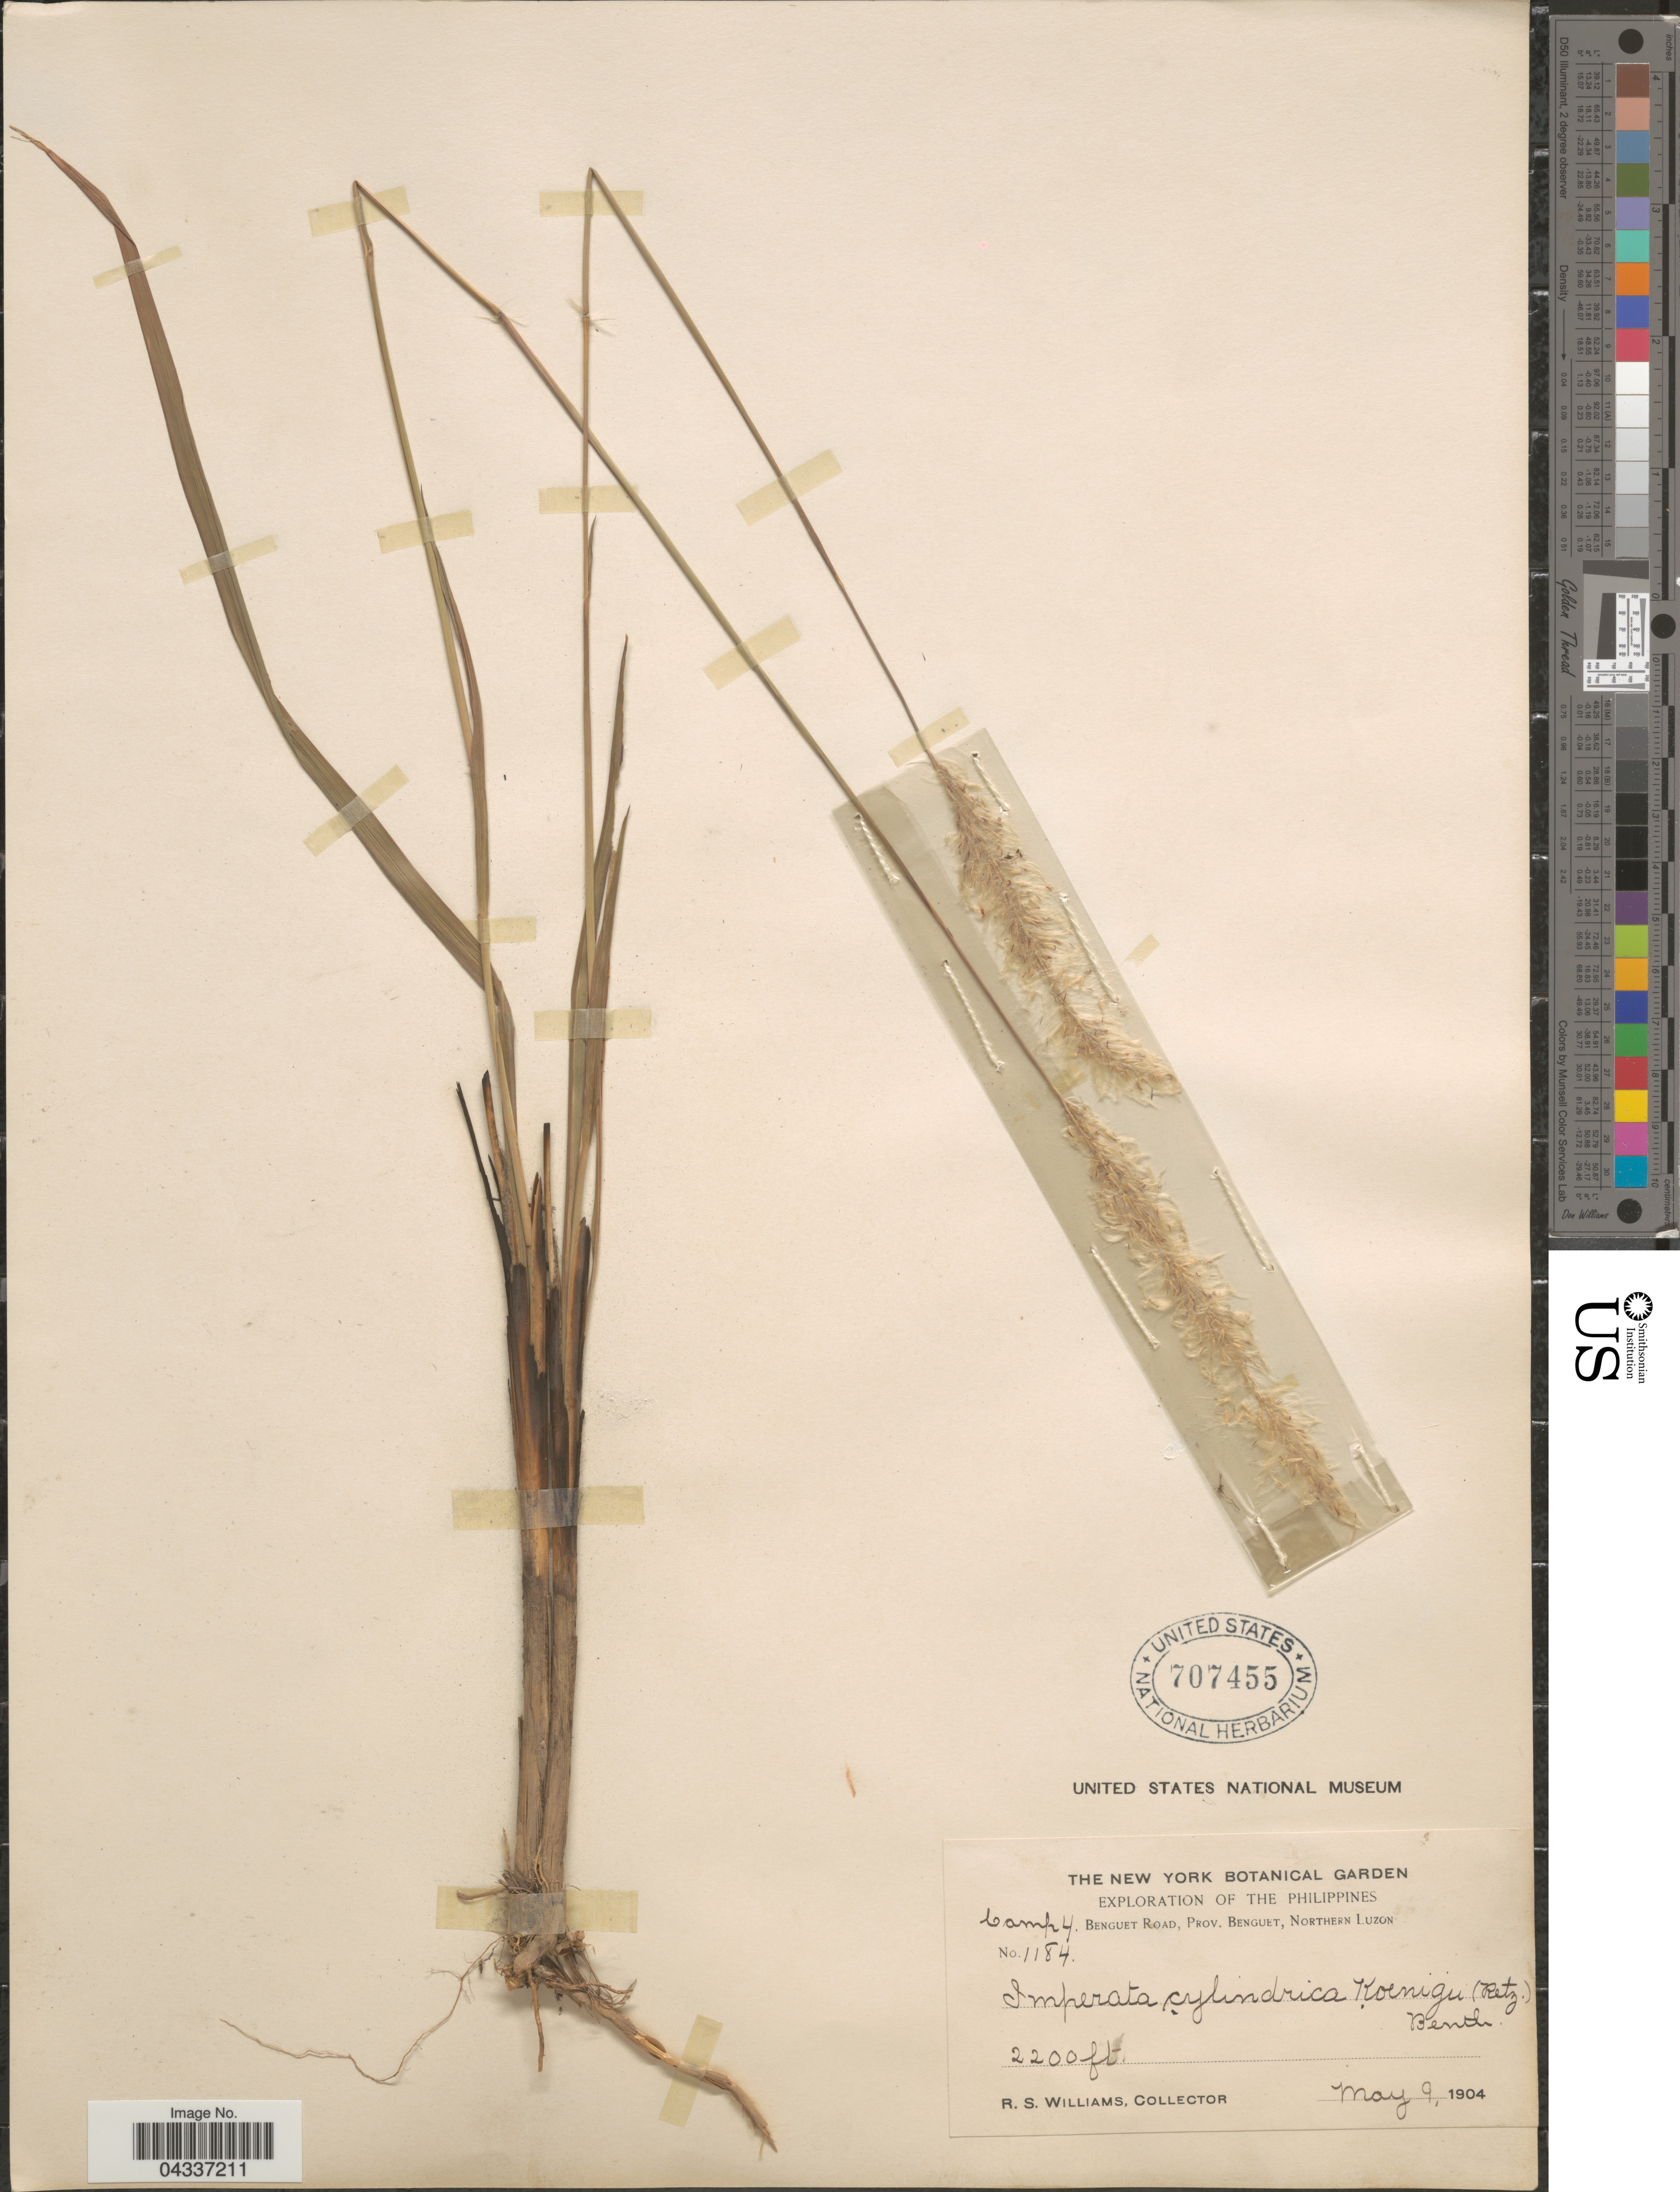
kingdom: Plantae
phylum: Tracheophyta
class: Liliopsida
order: Poales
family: Poaceae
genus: Imperata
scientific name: Imperata cylindrica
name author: (L.) P. Beauv.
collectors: R. S. Williams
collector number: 1184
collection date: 1904-05-09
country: Philippines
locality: Exploration of The Philippines. Benguet Road, Prov. Benguet, Northern Luzon.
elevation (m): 671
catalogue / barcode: US 707455